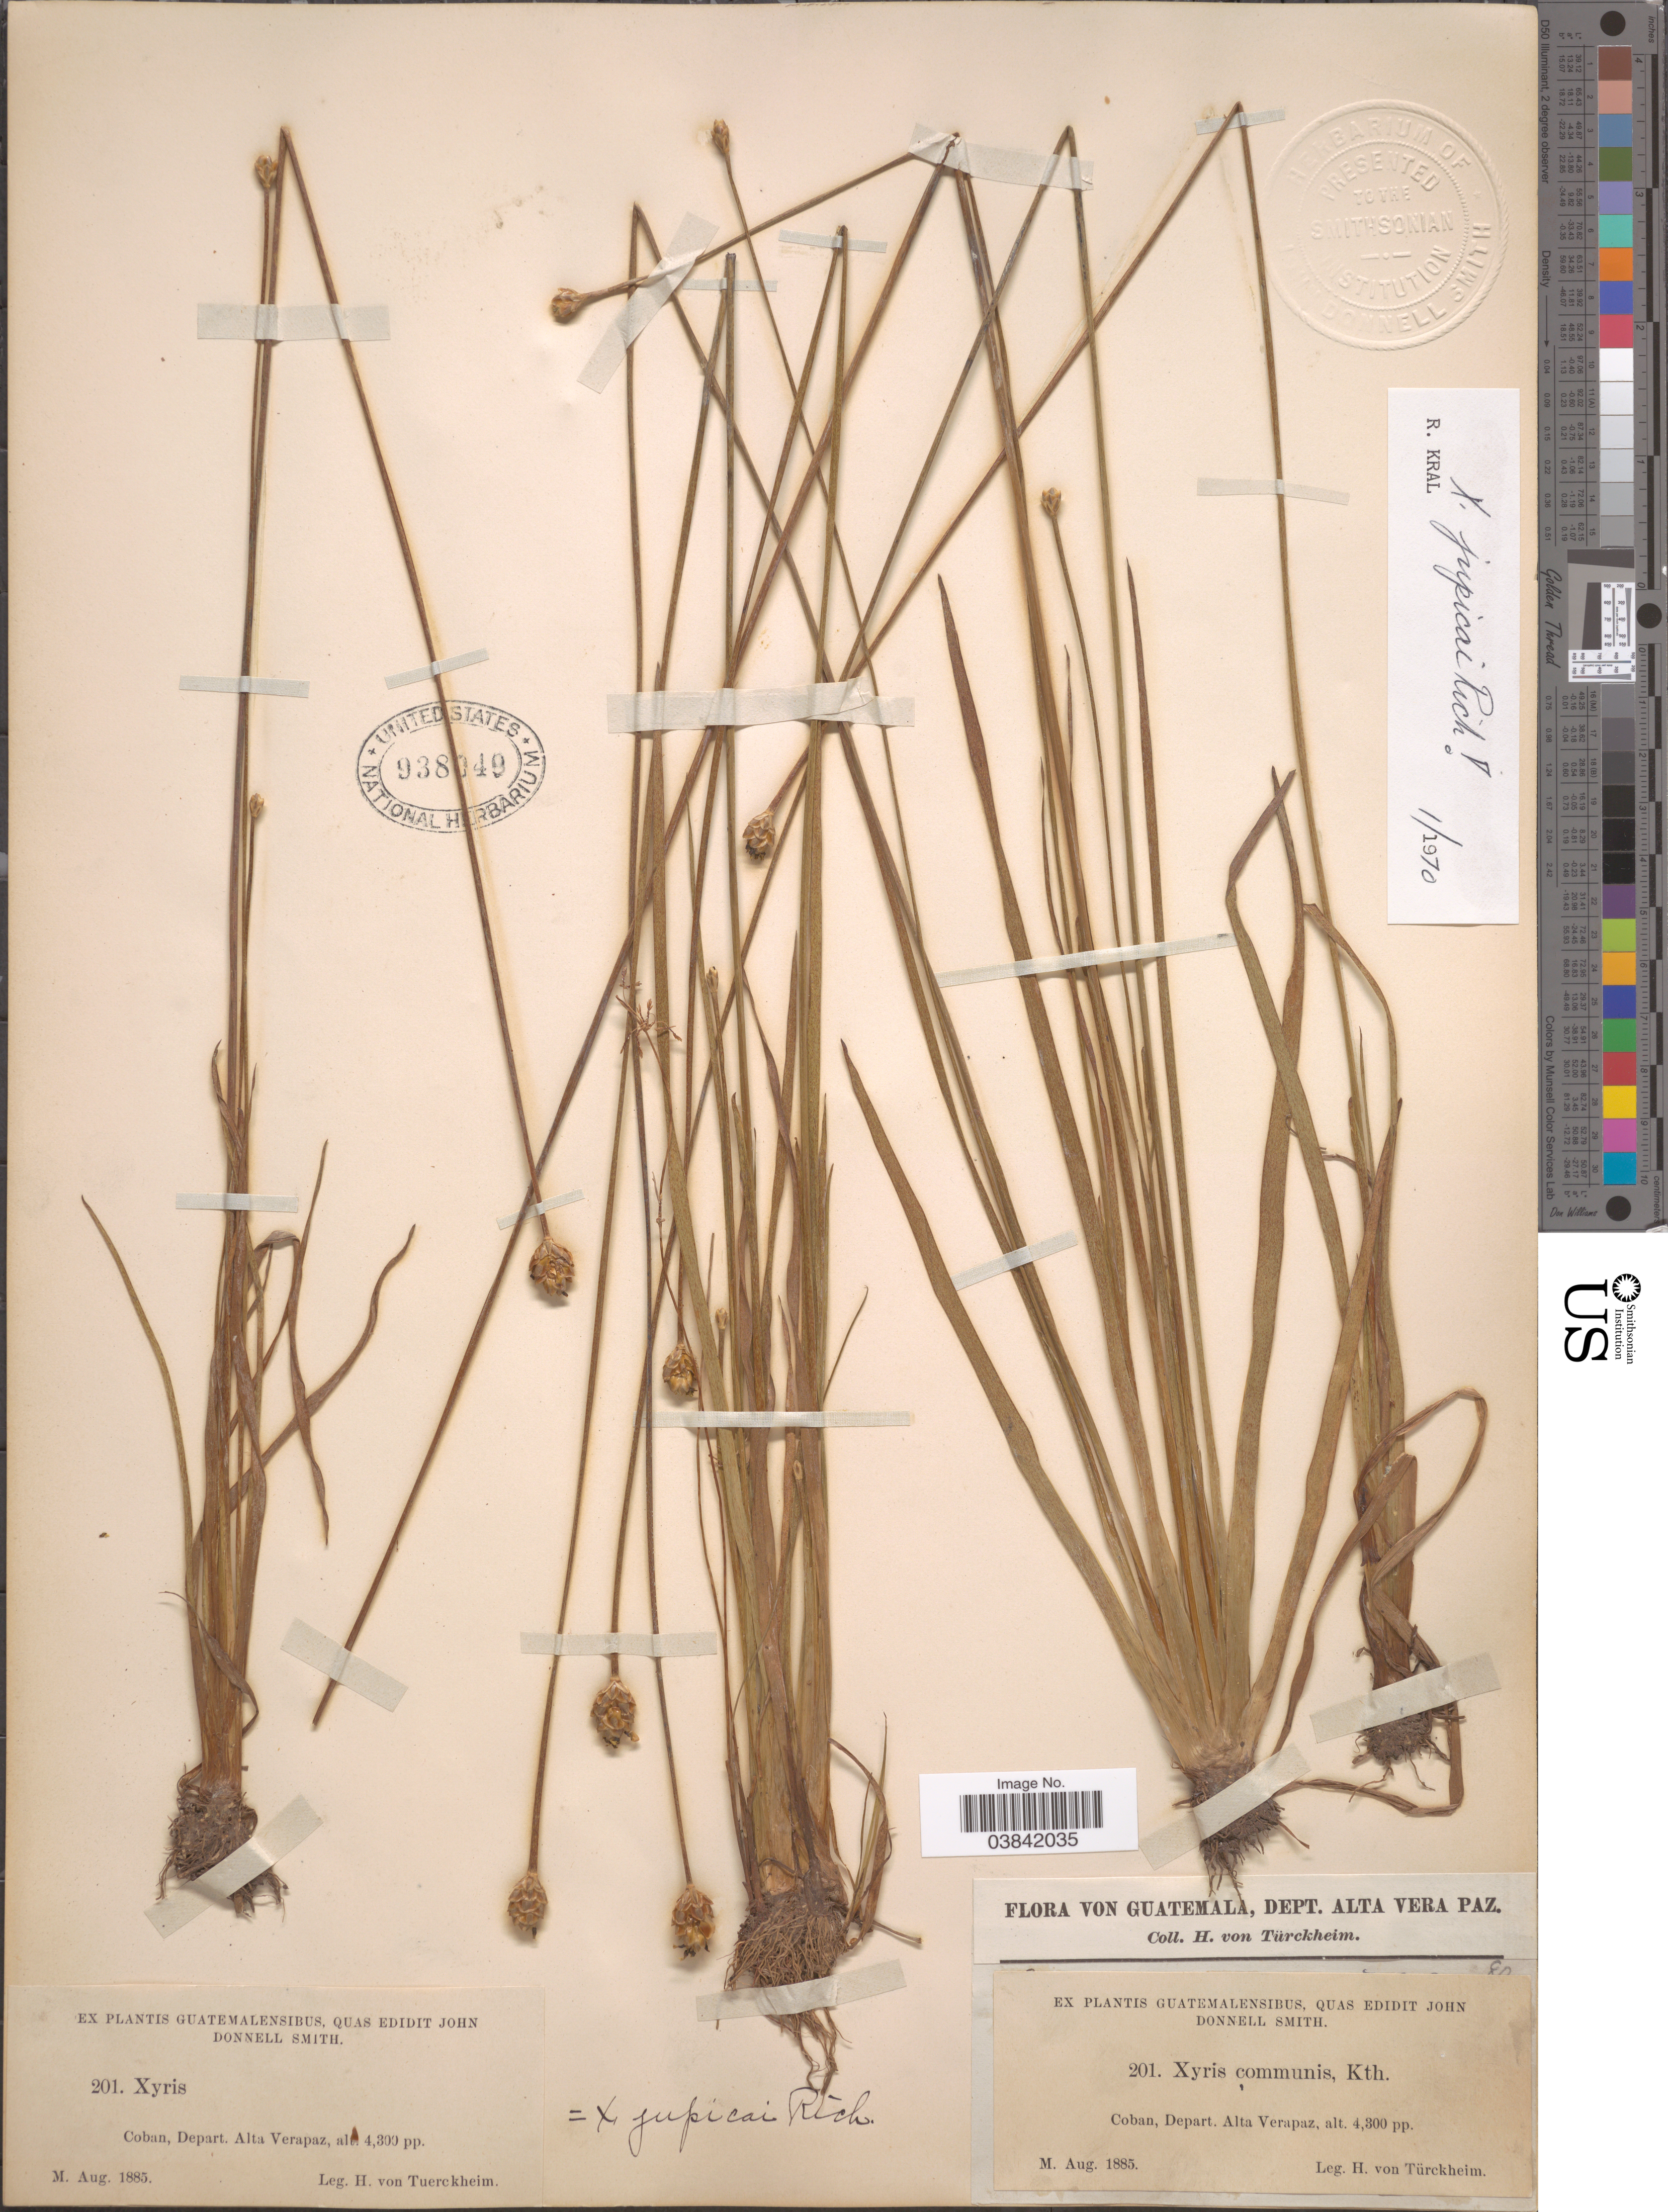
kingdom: Plantae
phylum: Tracheophyta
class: Liliopsida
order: Poales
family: Xyridaceae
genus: Xyris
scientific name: Xyris jupicai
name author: Rich.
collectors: H. von Türckheim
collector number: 201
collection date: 1885-08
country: Guatemala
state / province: Alta Verapaz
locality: Coban, Depart. Alta Verapaz.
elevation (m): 1311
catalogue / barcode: US 938049